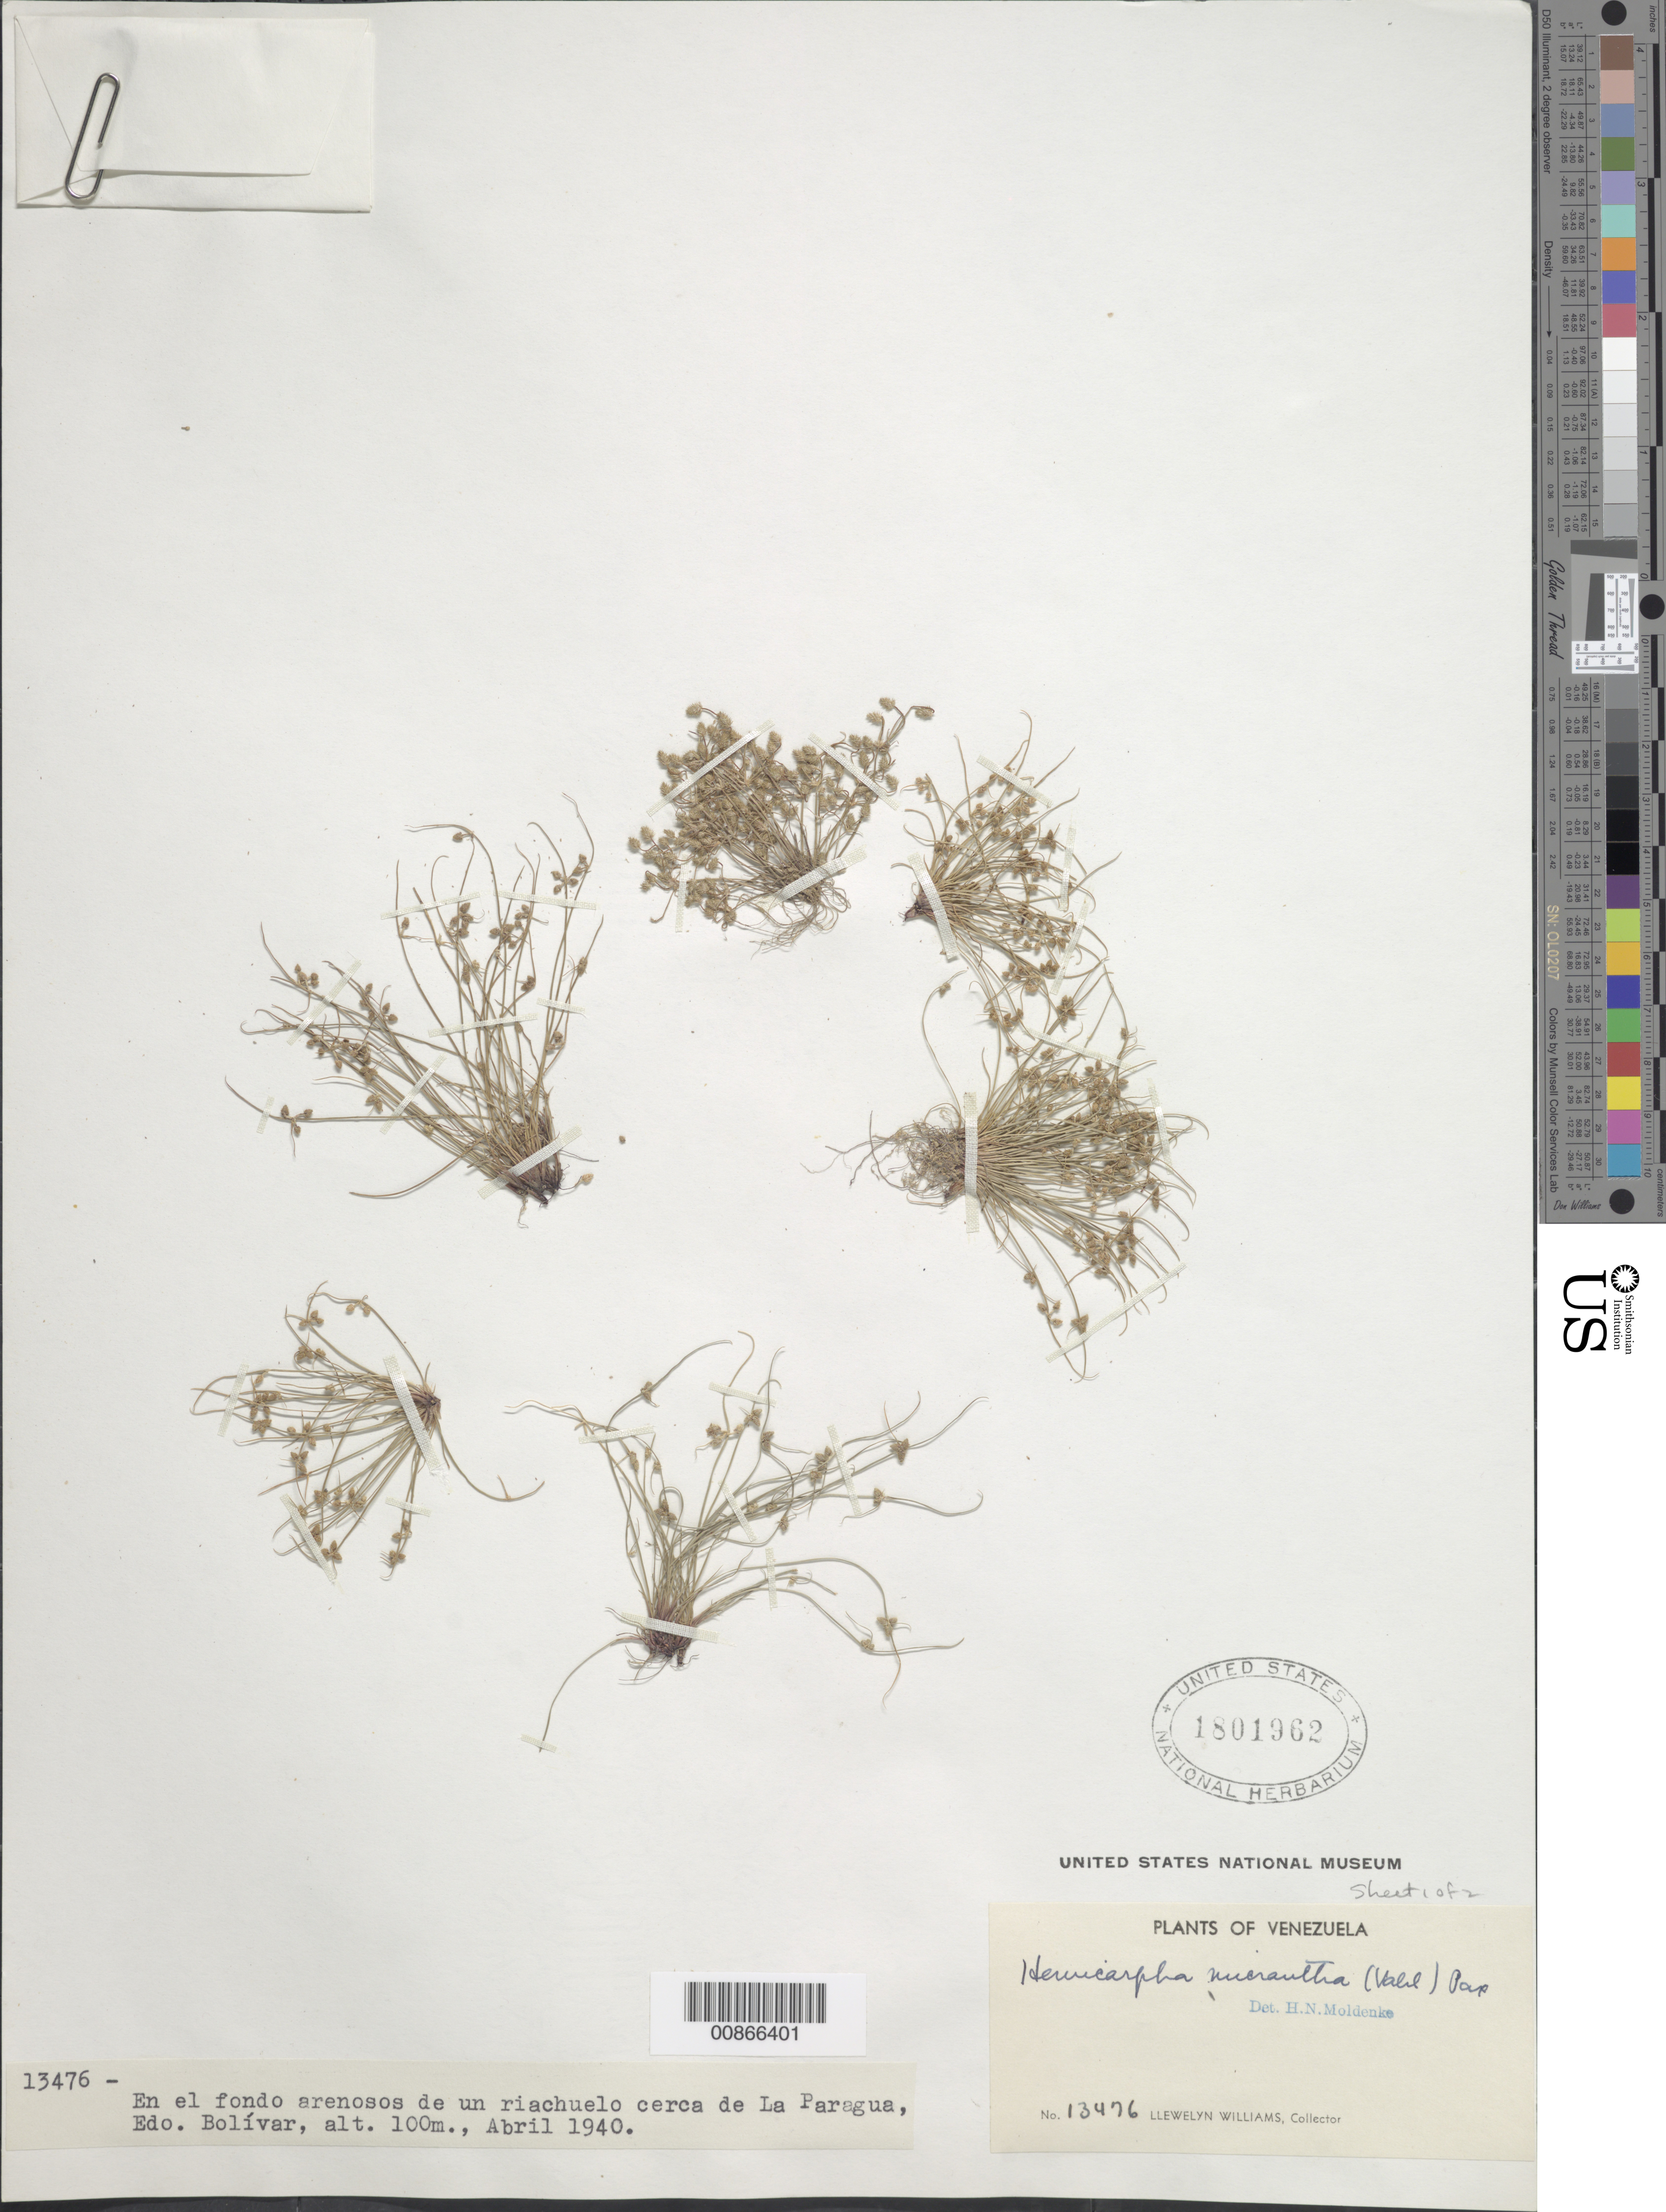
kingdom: Plantae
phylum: Tracheophyta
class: Liliopsida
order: Poales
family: Cyperaceae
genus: Cyperus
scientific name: Cyperus subsquarrosus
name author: (Muhl.) Bauters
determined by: Strong, M. T., (US), Smithsonian Institution - National Museum of Natural History (UNITED STATES)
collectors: Ll. Williams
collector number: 13476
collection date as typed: Apr-40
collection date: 1940-04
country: Venezuela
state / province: Bolívar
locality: La Paragua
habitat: Fondo arenosos de un riachuelo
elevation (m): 100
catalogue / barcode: US 1801962